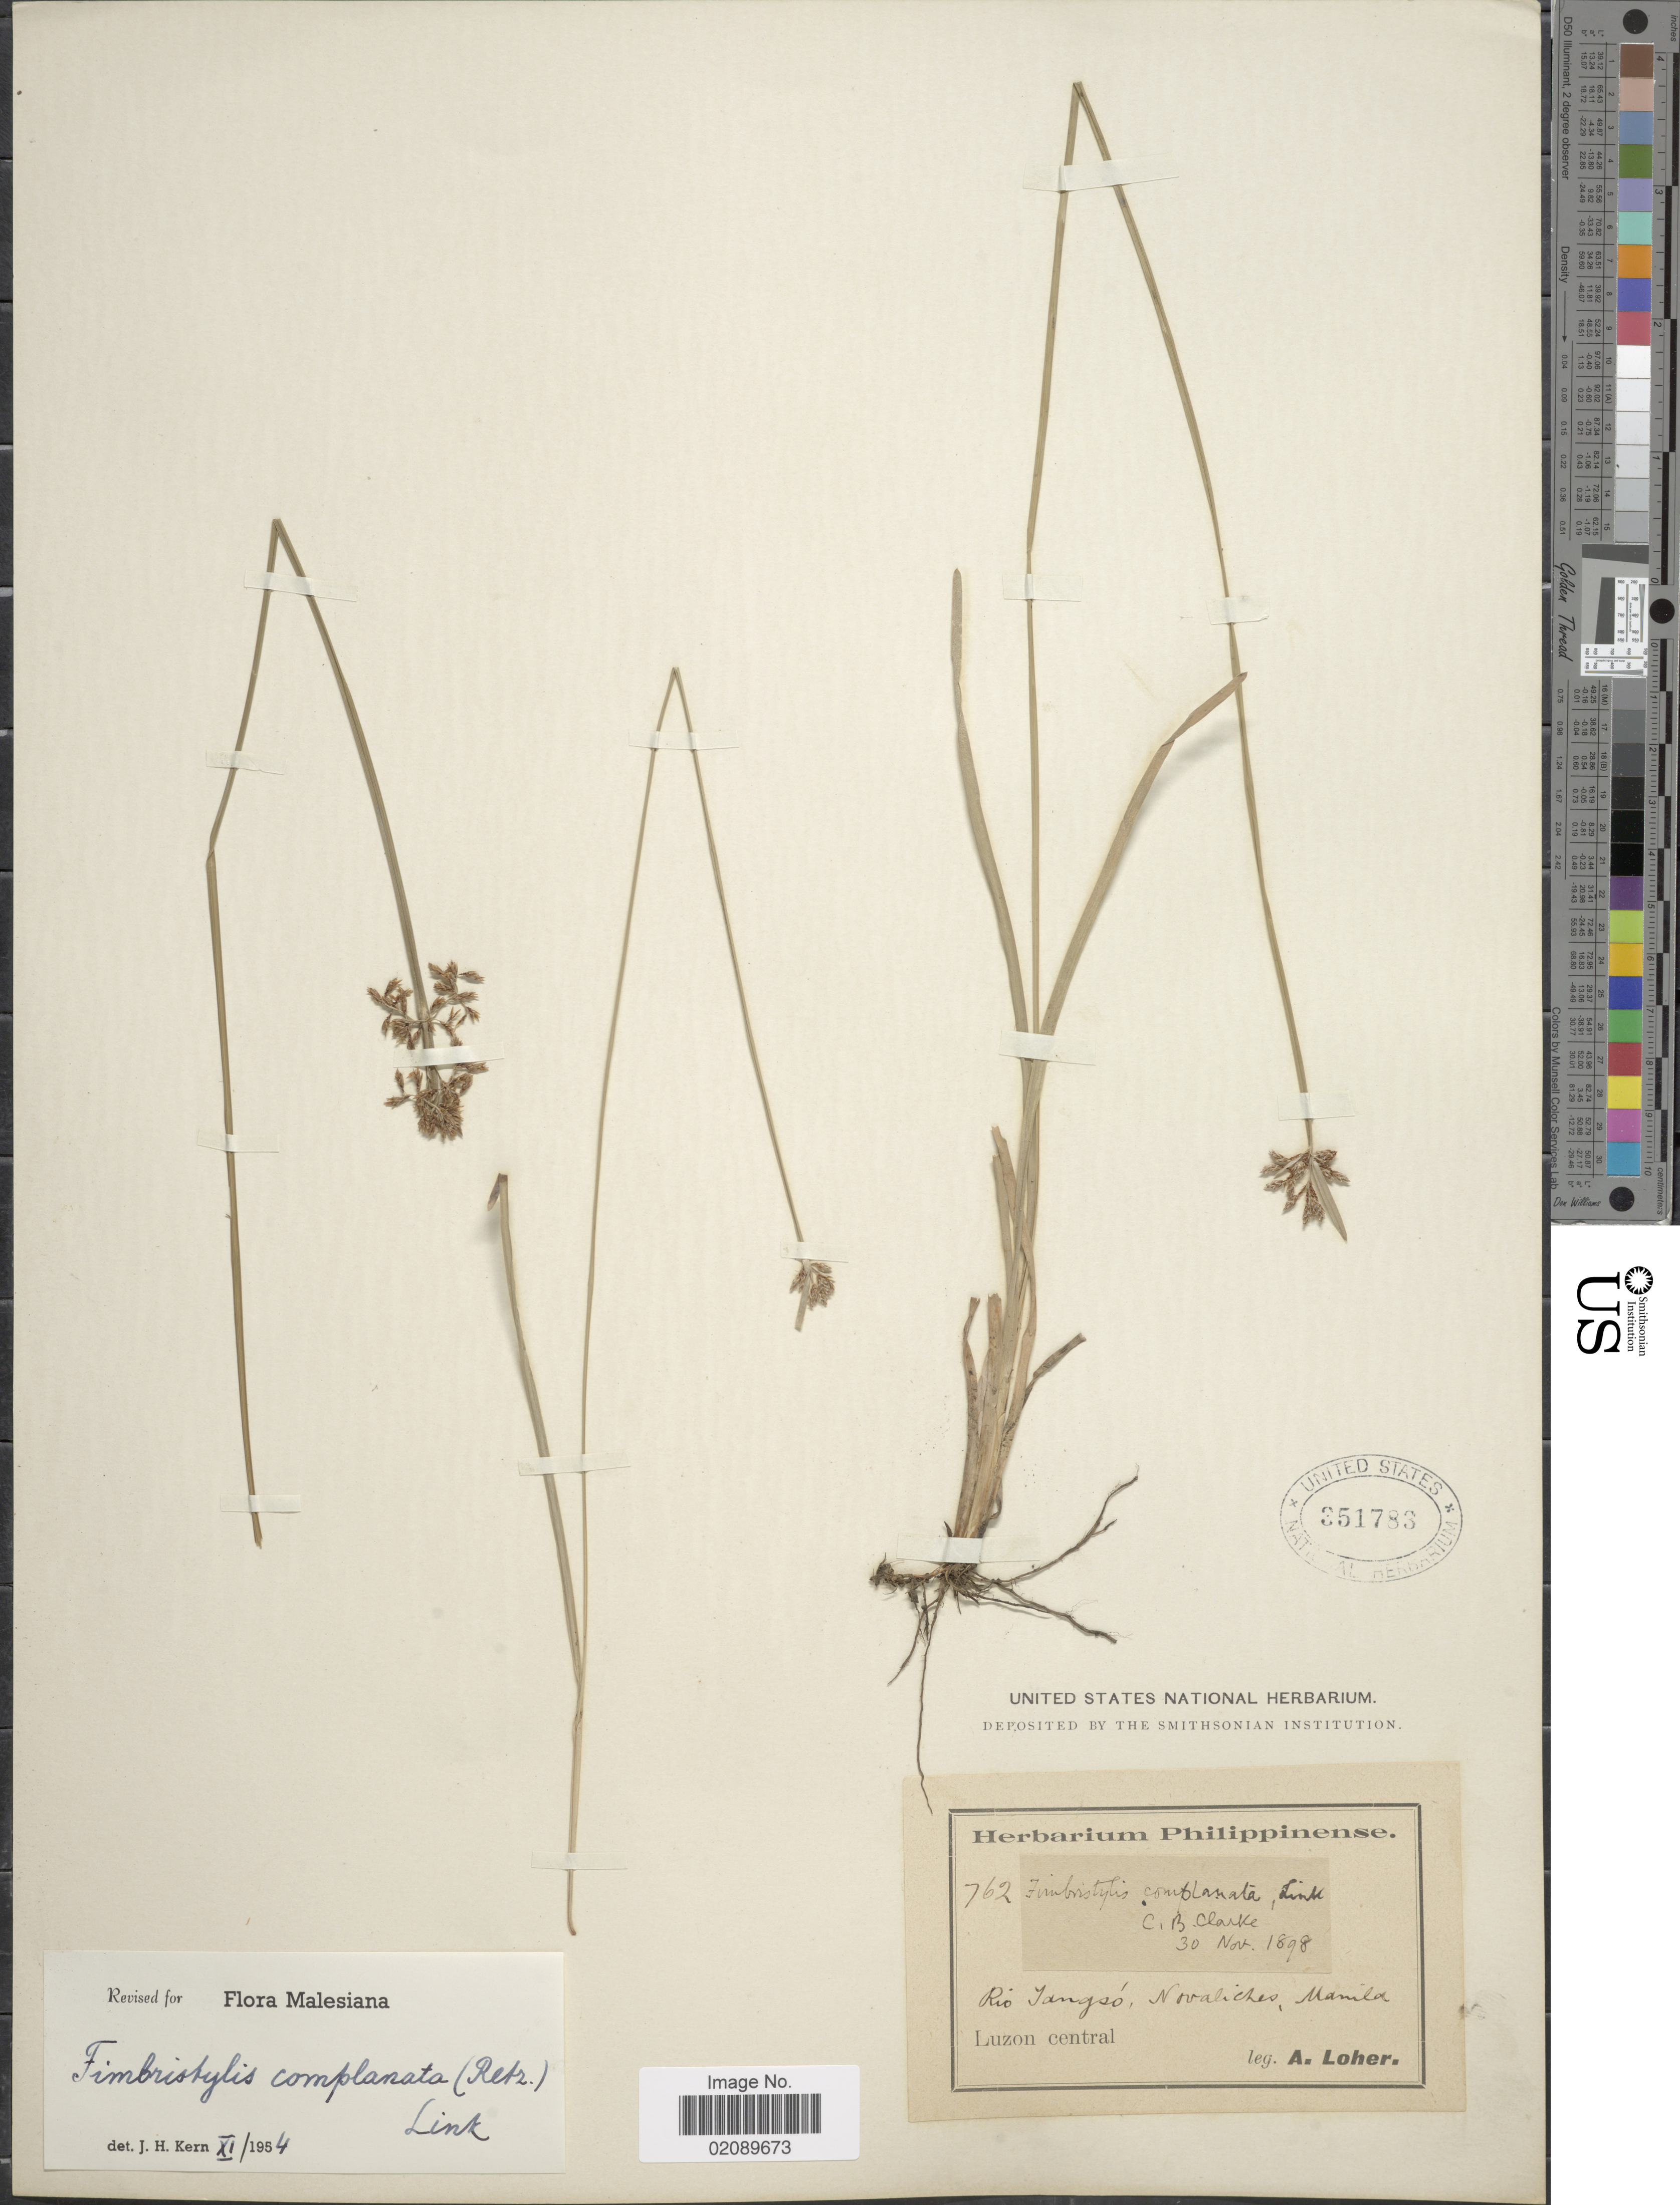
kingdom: Plantae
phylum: Tracheophyta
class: Liliopsida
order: Poales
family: Cyperaceae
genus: Fimbristylis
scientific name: Fimbristylis complanata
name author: (Retz.) Link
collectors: A. Loher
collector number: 762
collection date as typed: "collection date" is probably date of determination by C.B. Clarke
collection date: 1898-11-30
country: Philippines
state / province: Central Luzon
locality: Rio Tangso, Novaliches, Manila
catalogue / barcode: US 351783